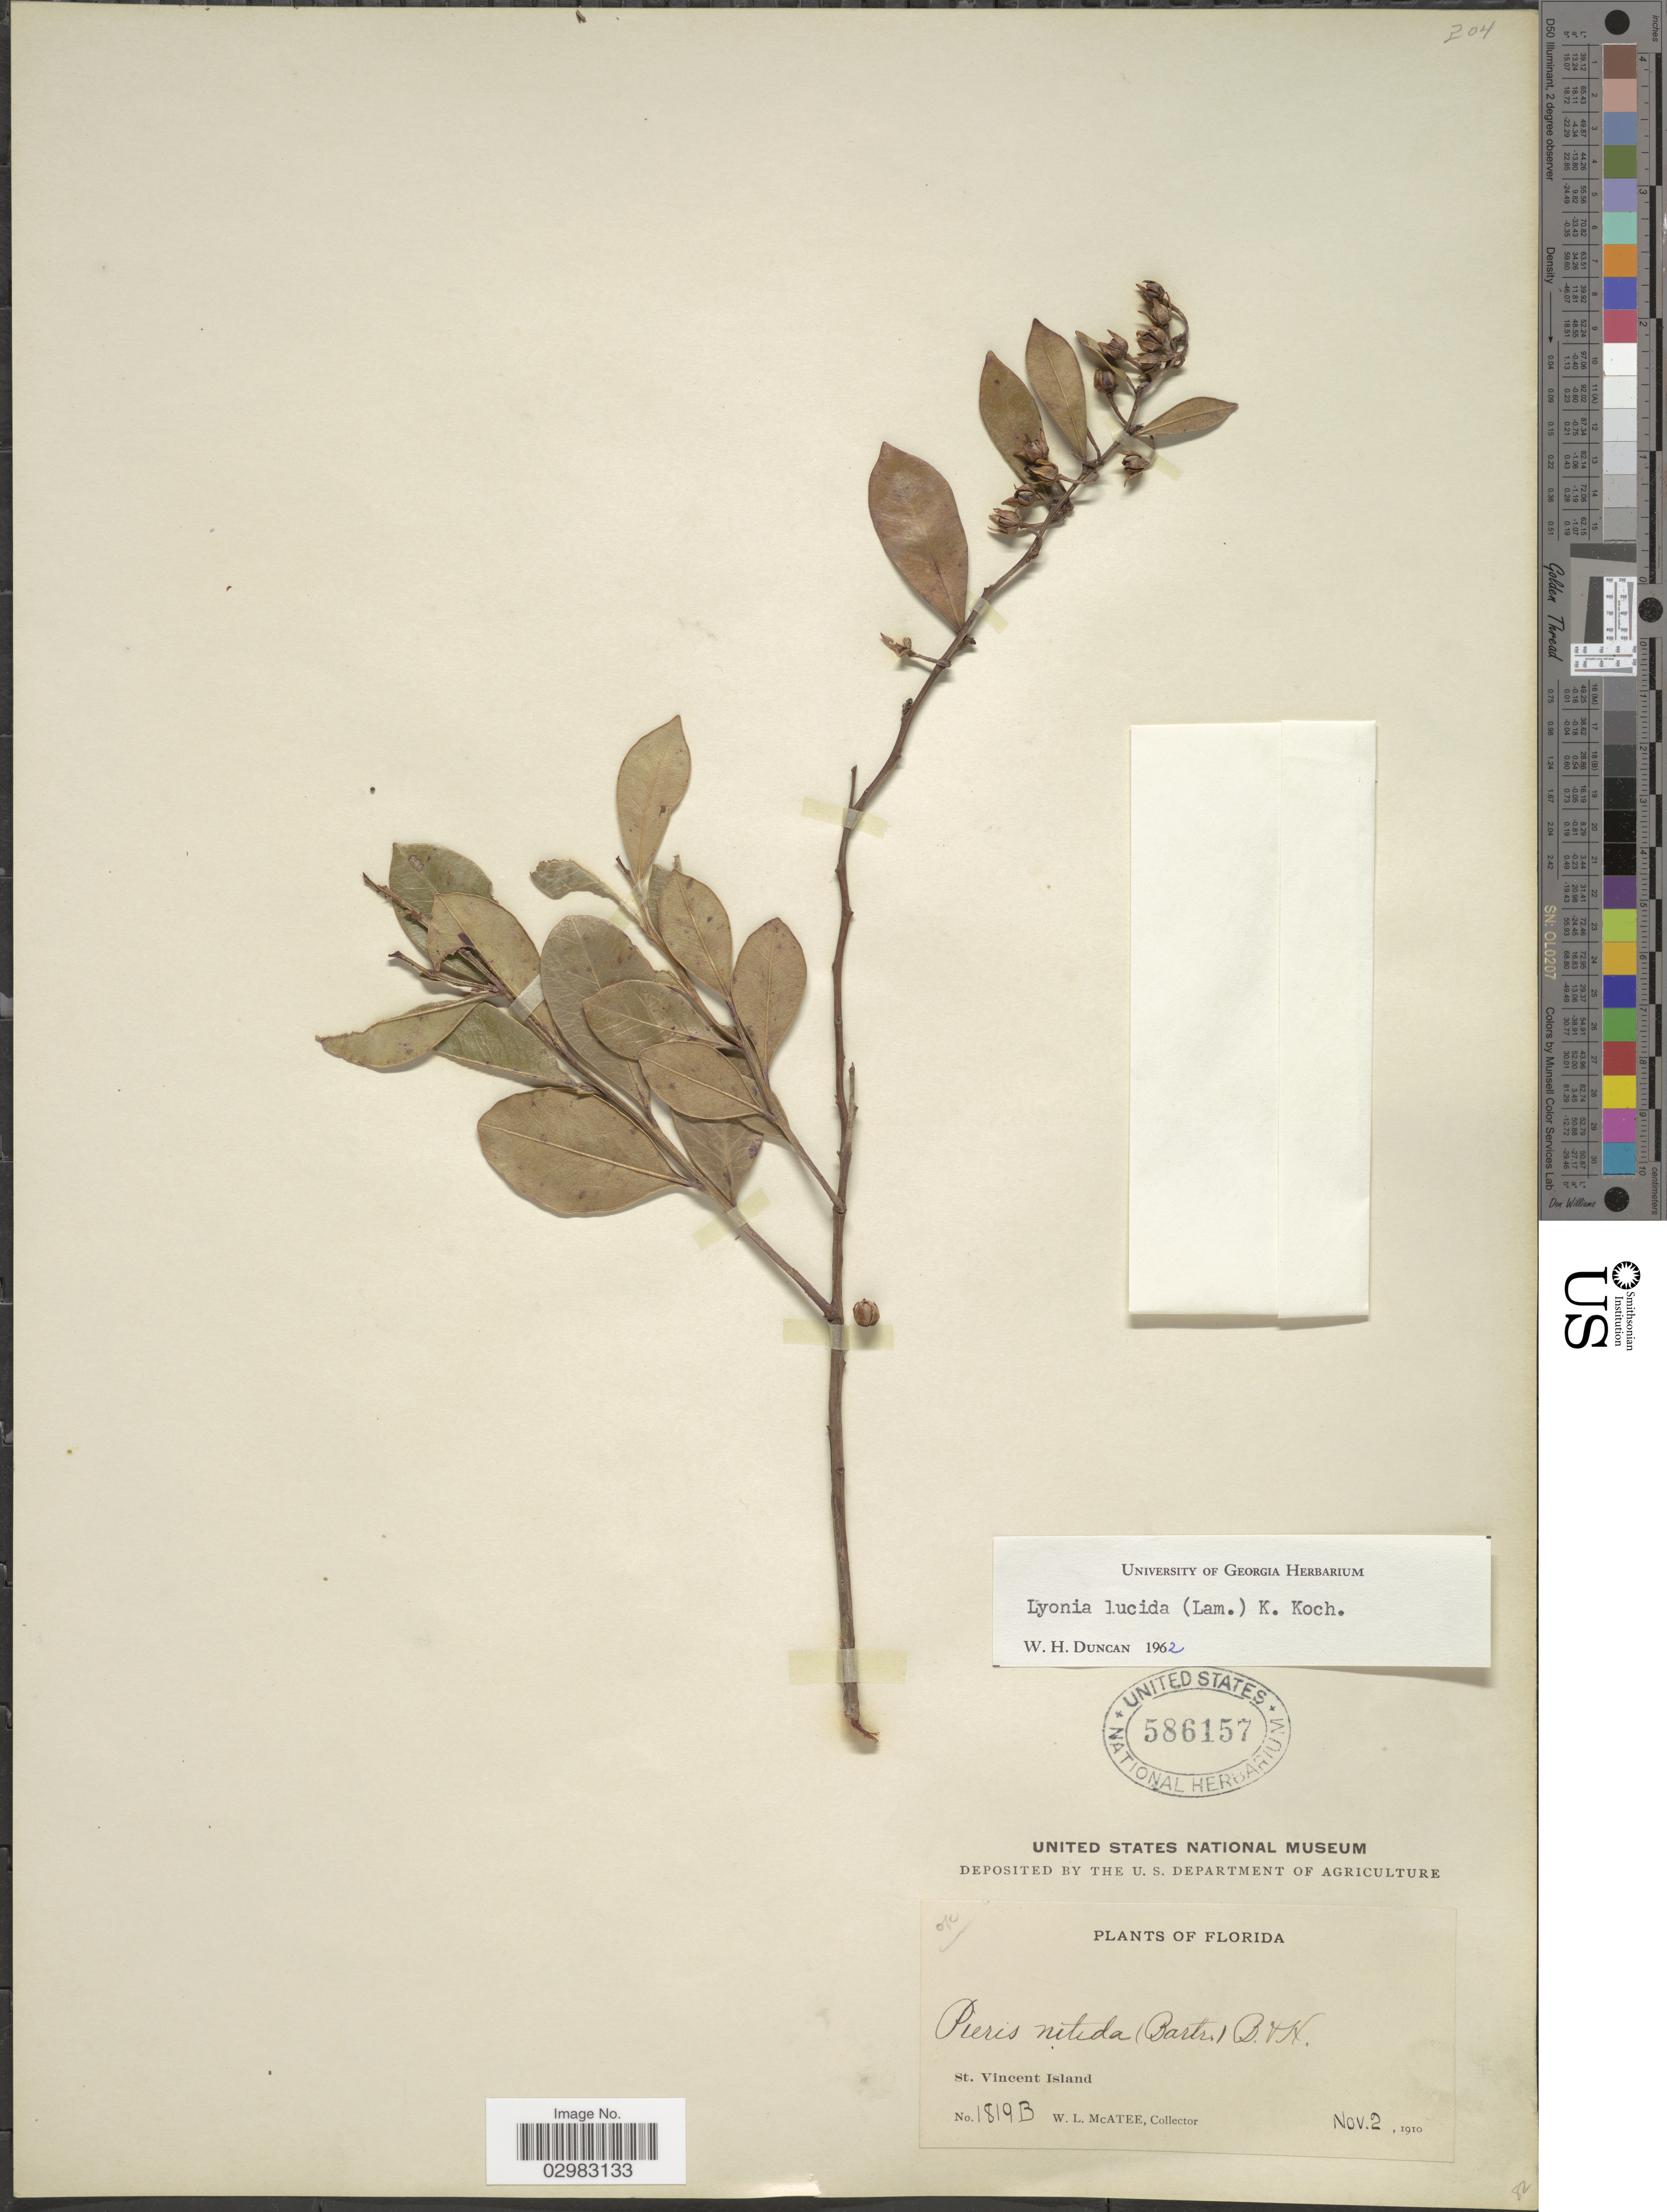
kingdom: Plantae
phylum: Tracheophyta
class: Magnoliopsida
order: Ericales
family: Ericaceae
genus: Lyonia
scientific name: Lyonia lucida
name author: K. Koch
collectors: W. McAtee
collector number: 1819B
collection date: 1910-11-02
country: United States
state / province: Florida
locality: St. Vincent Island.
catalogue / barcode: US 586157